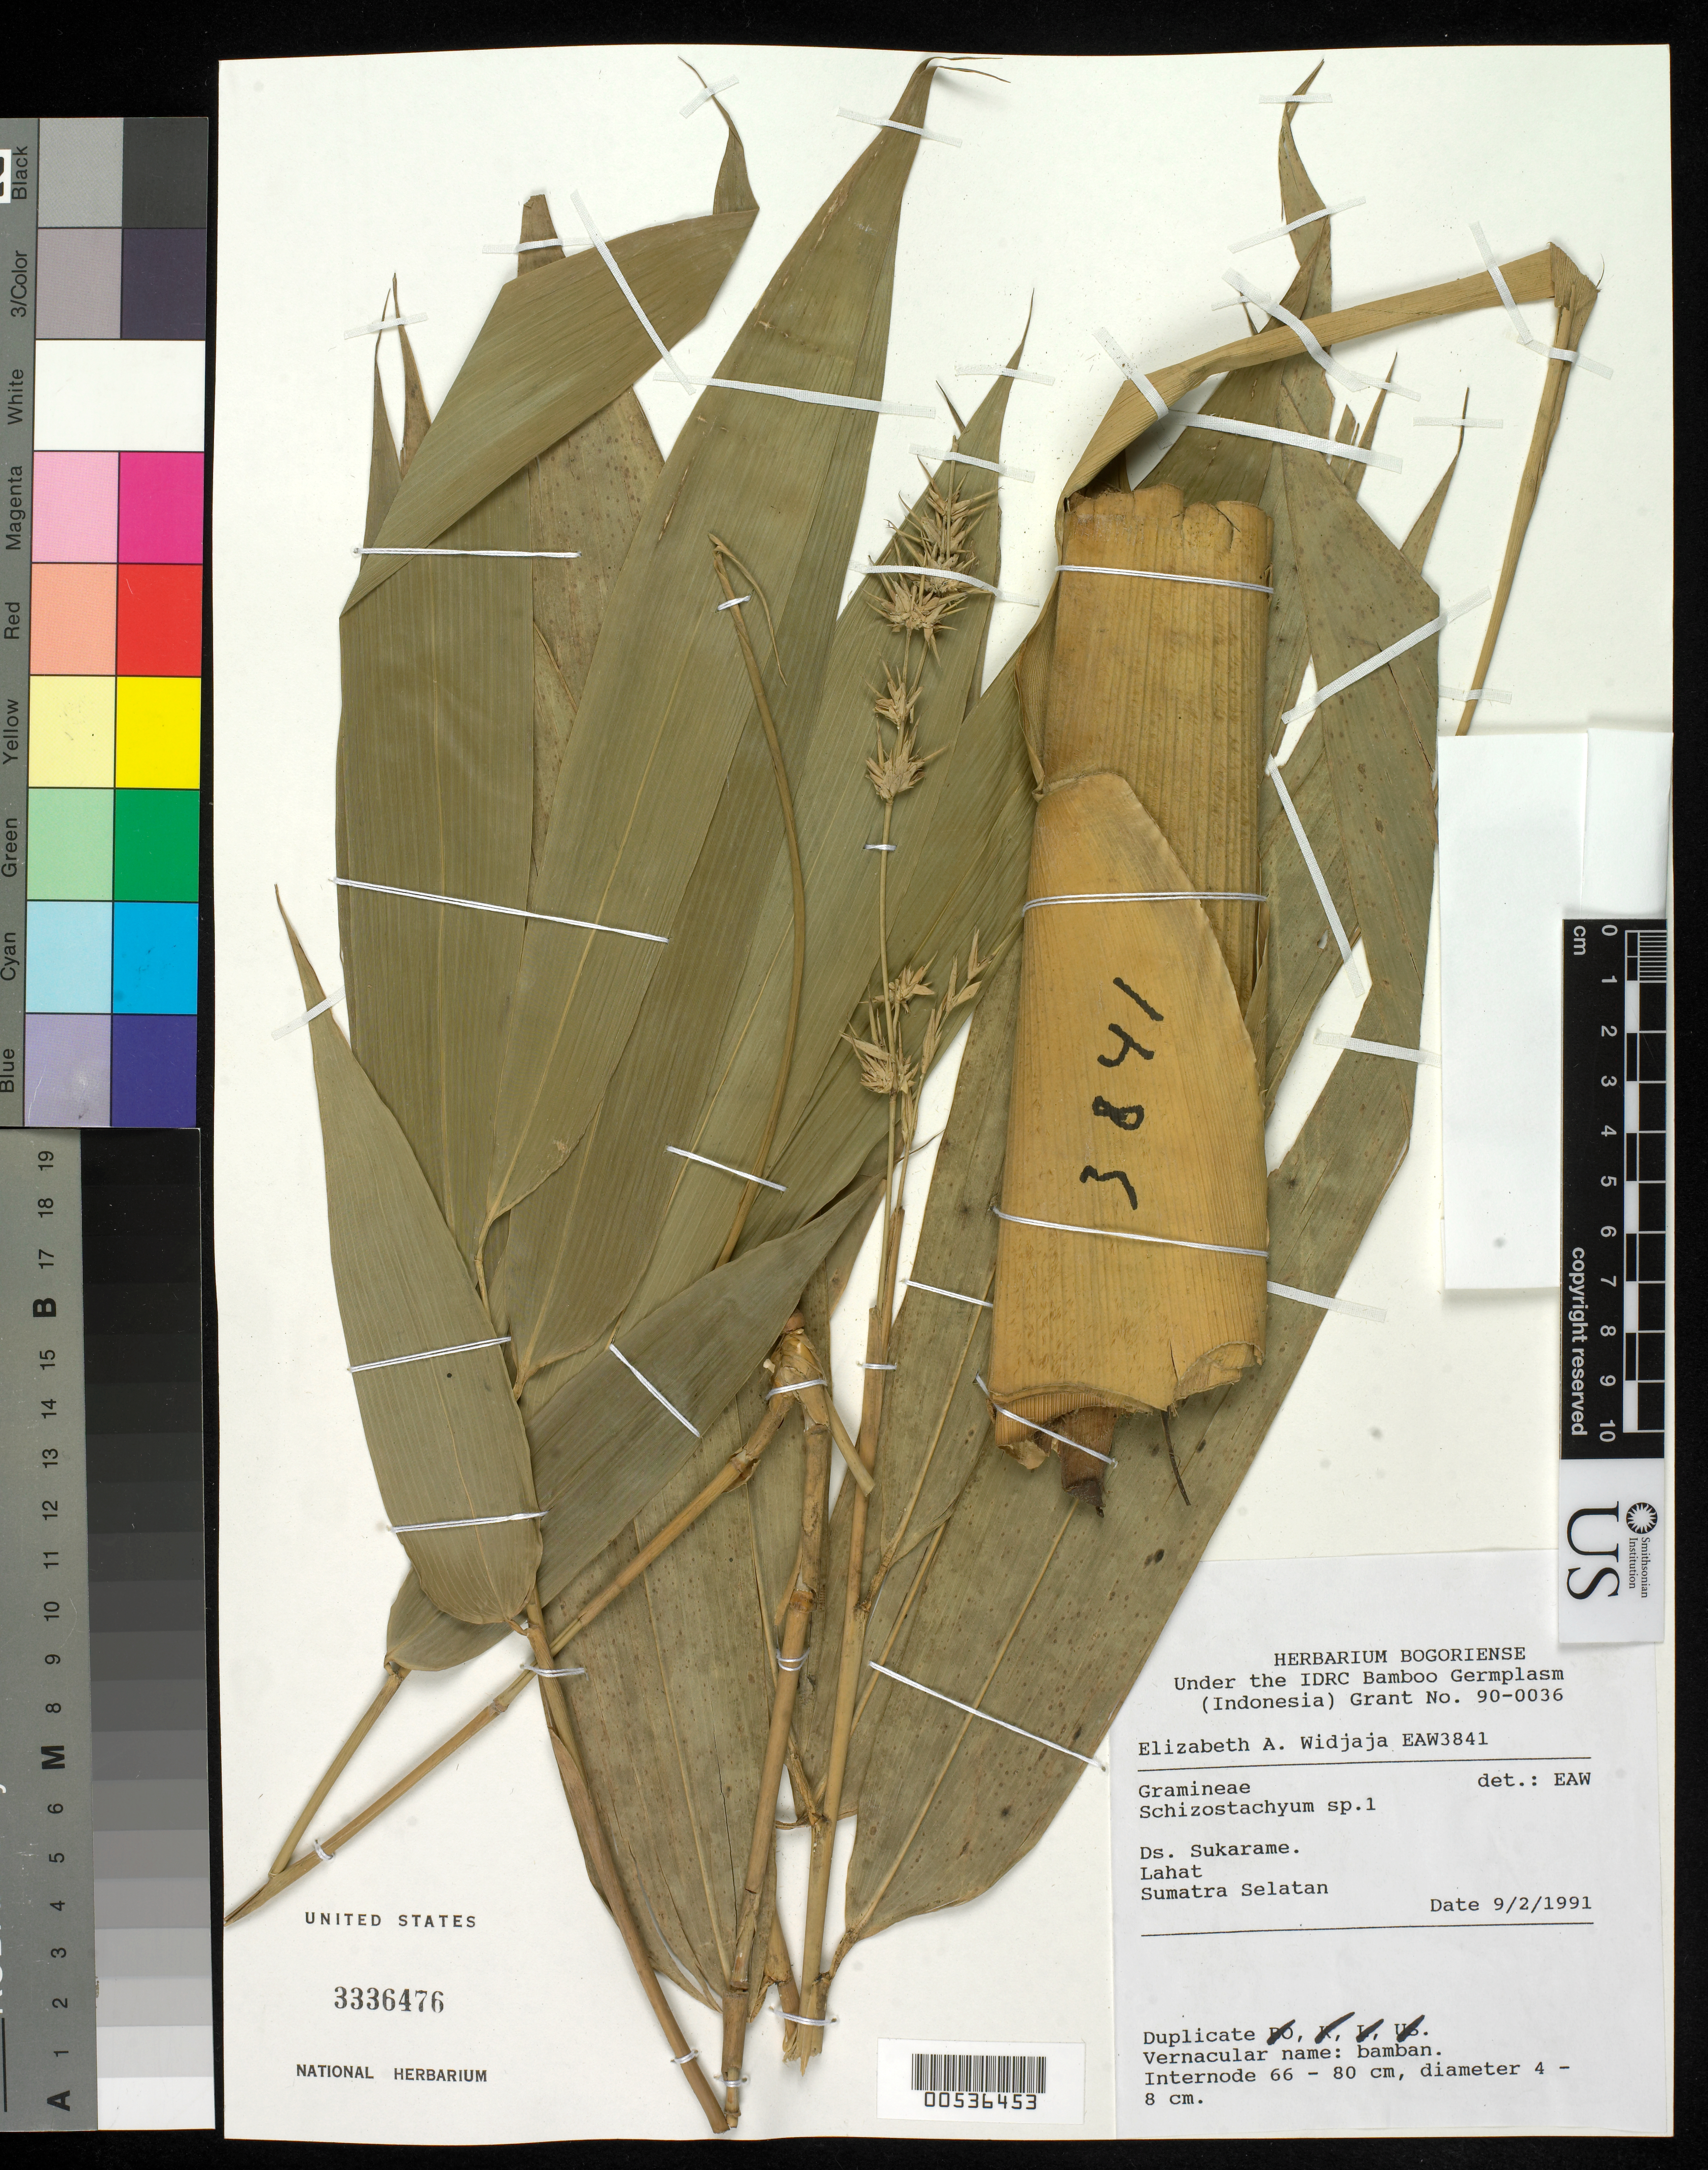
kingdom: Plantae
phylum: Tracheophyta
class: Liliopsida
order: Poales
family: Poaceae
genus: Schizostachyum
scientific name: Schizostachyum sp.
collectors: E. A. Widjaja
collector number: Eaw3841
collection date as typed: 09 Feb 1991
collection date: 1991-02-09 or 1991-09-02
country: Indonesia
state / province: Sumatra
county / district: Sumatra Selatan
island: Sumatra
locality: Lahat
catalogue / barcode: US 3336476